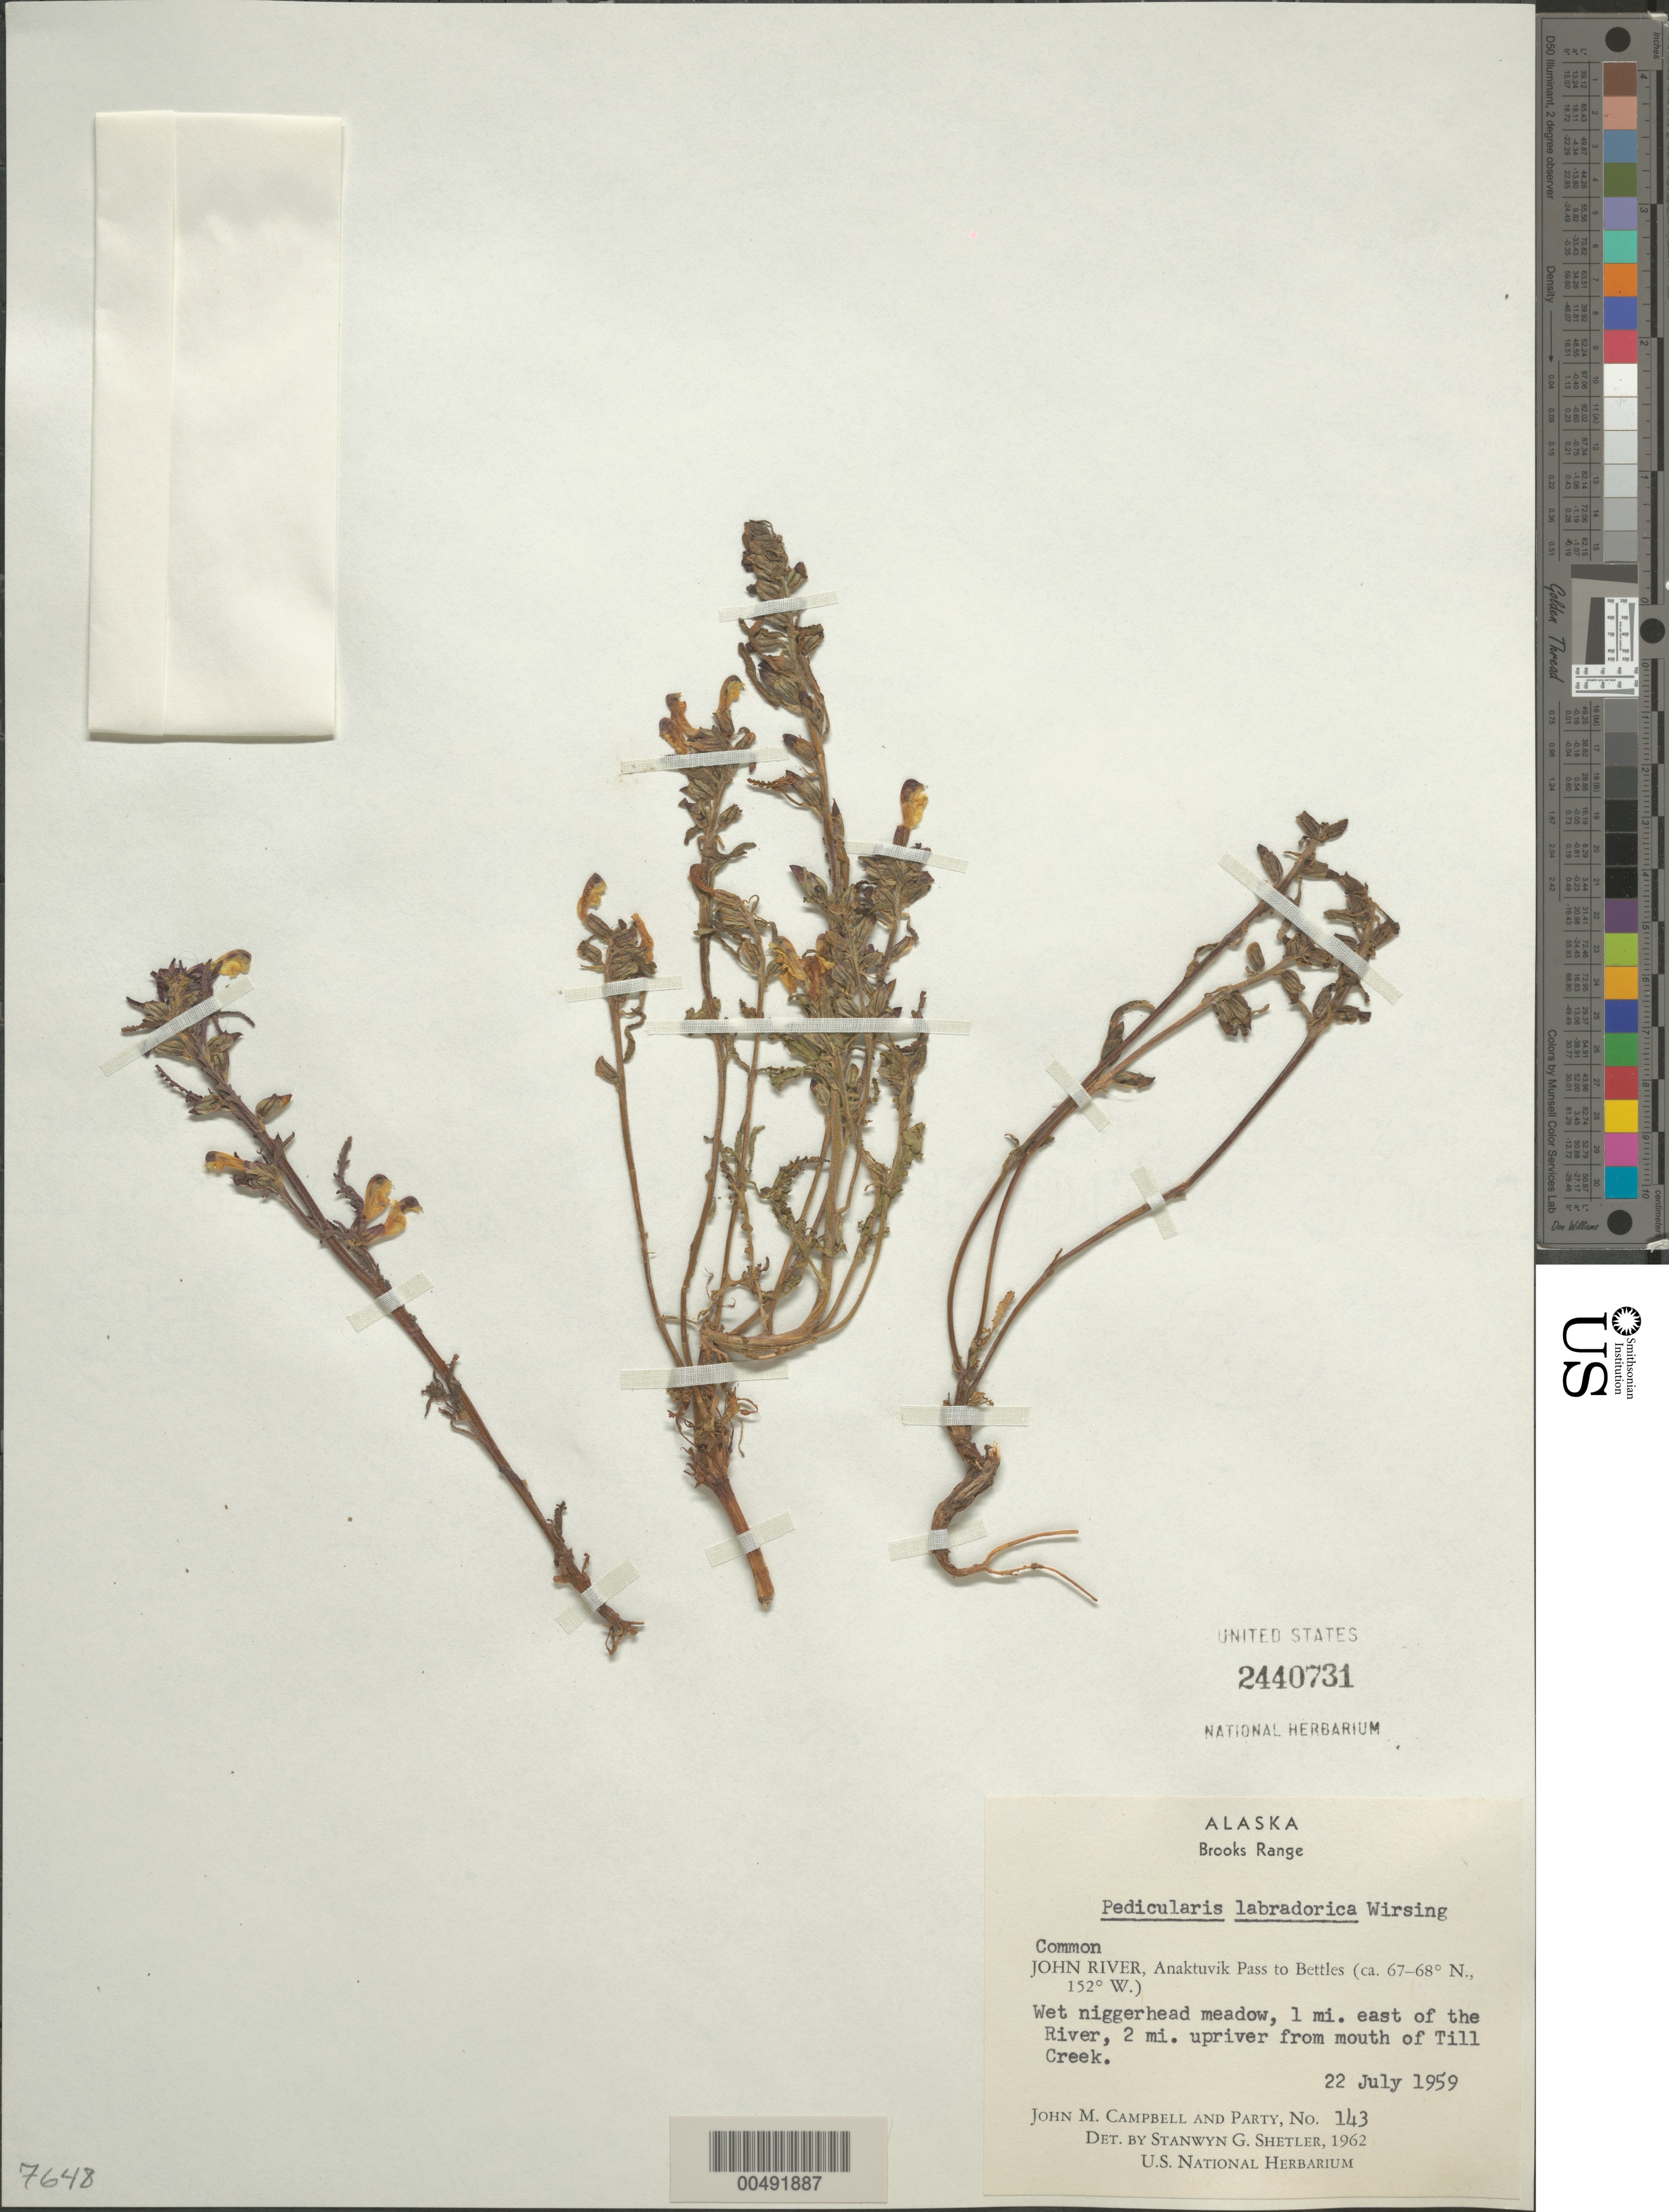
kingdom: Plantae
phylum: Tracheophyta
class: Magnoliopsida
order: Lamiales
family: Orobanchaceae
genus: Pedicularis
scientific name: Pedicularis labradorica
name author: Wirsing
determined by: Shetler, Stanwyn G., (US), NMNH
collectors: J. M. Campbell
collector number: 143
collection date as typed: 22 Jul 1959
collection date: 1959-07-22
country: United States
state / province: Alaska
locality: Brooks Range, 1 mi. E of John River, Anaktuvuk Pass to Bettles, 2 mi. upriver from mouth of Till Creek (lat/long recorded as: lat=::: long=152:0:0:W)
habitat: wet meadow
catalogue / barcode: US 2440731